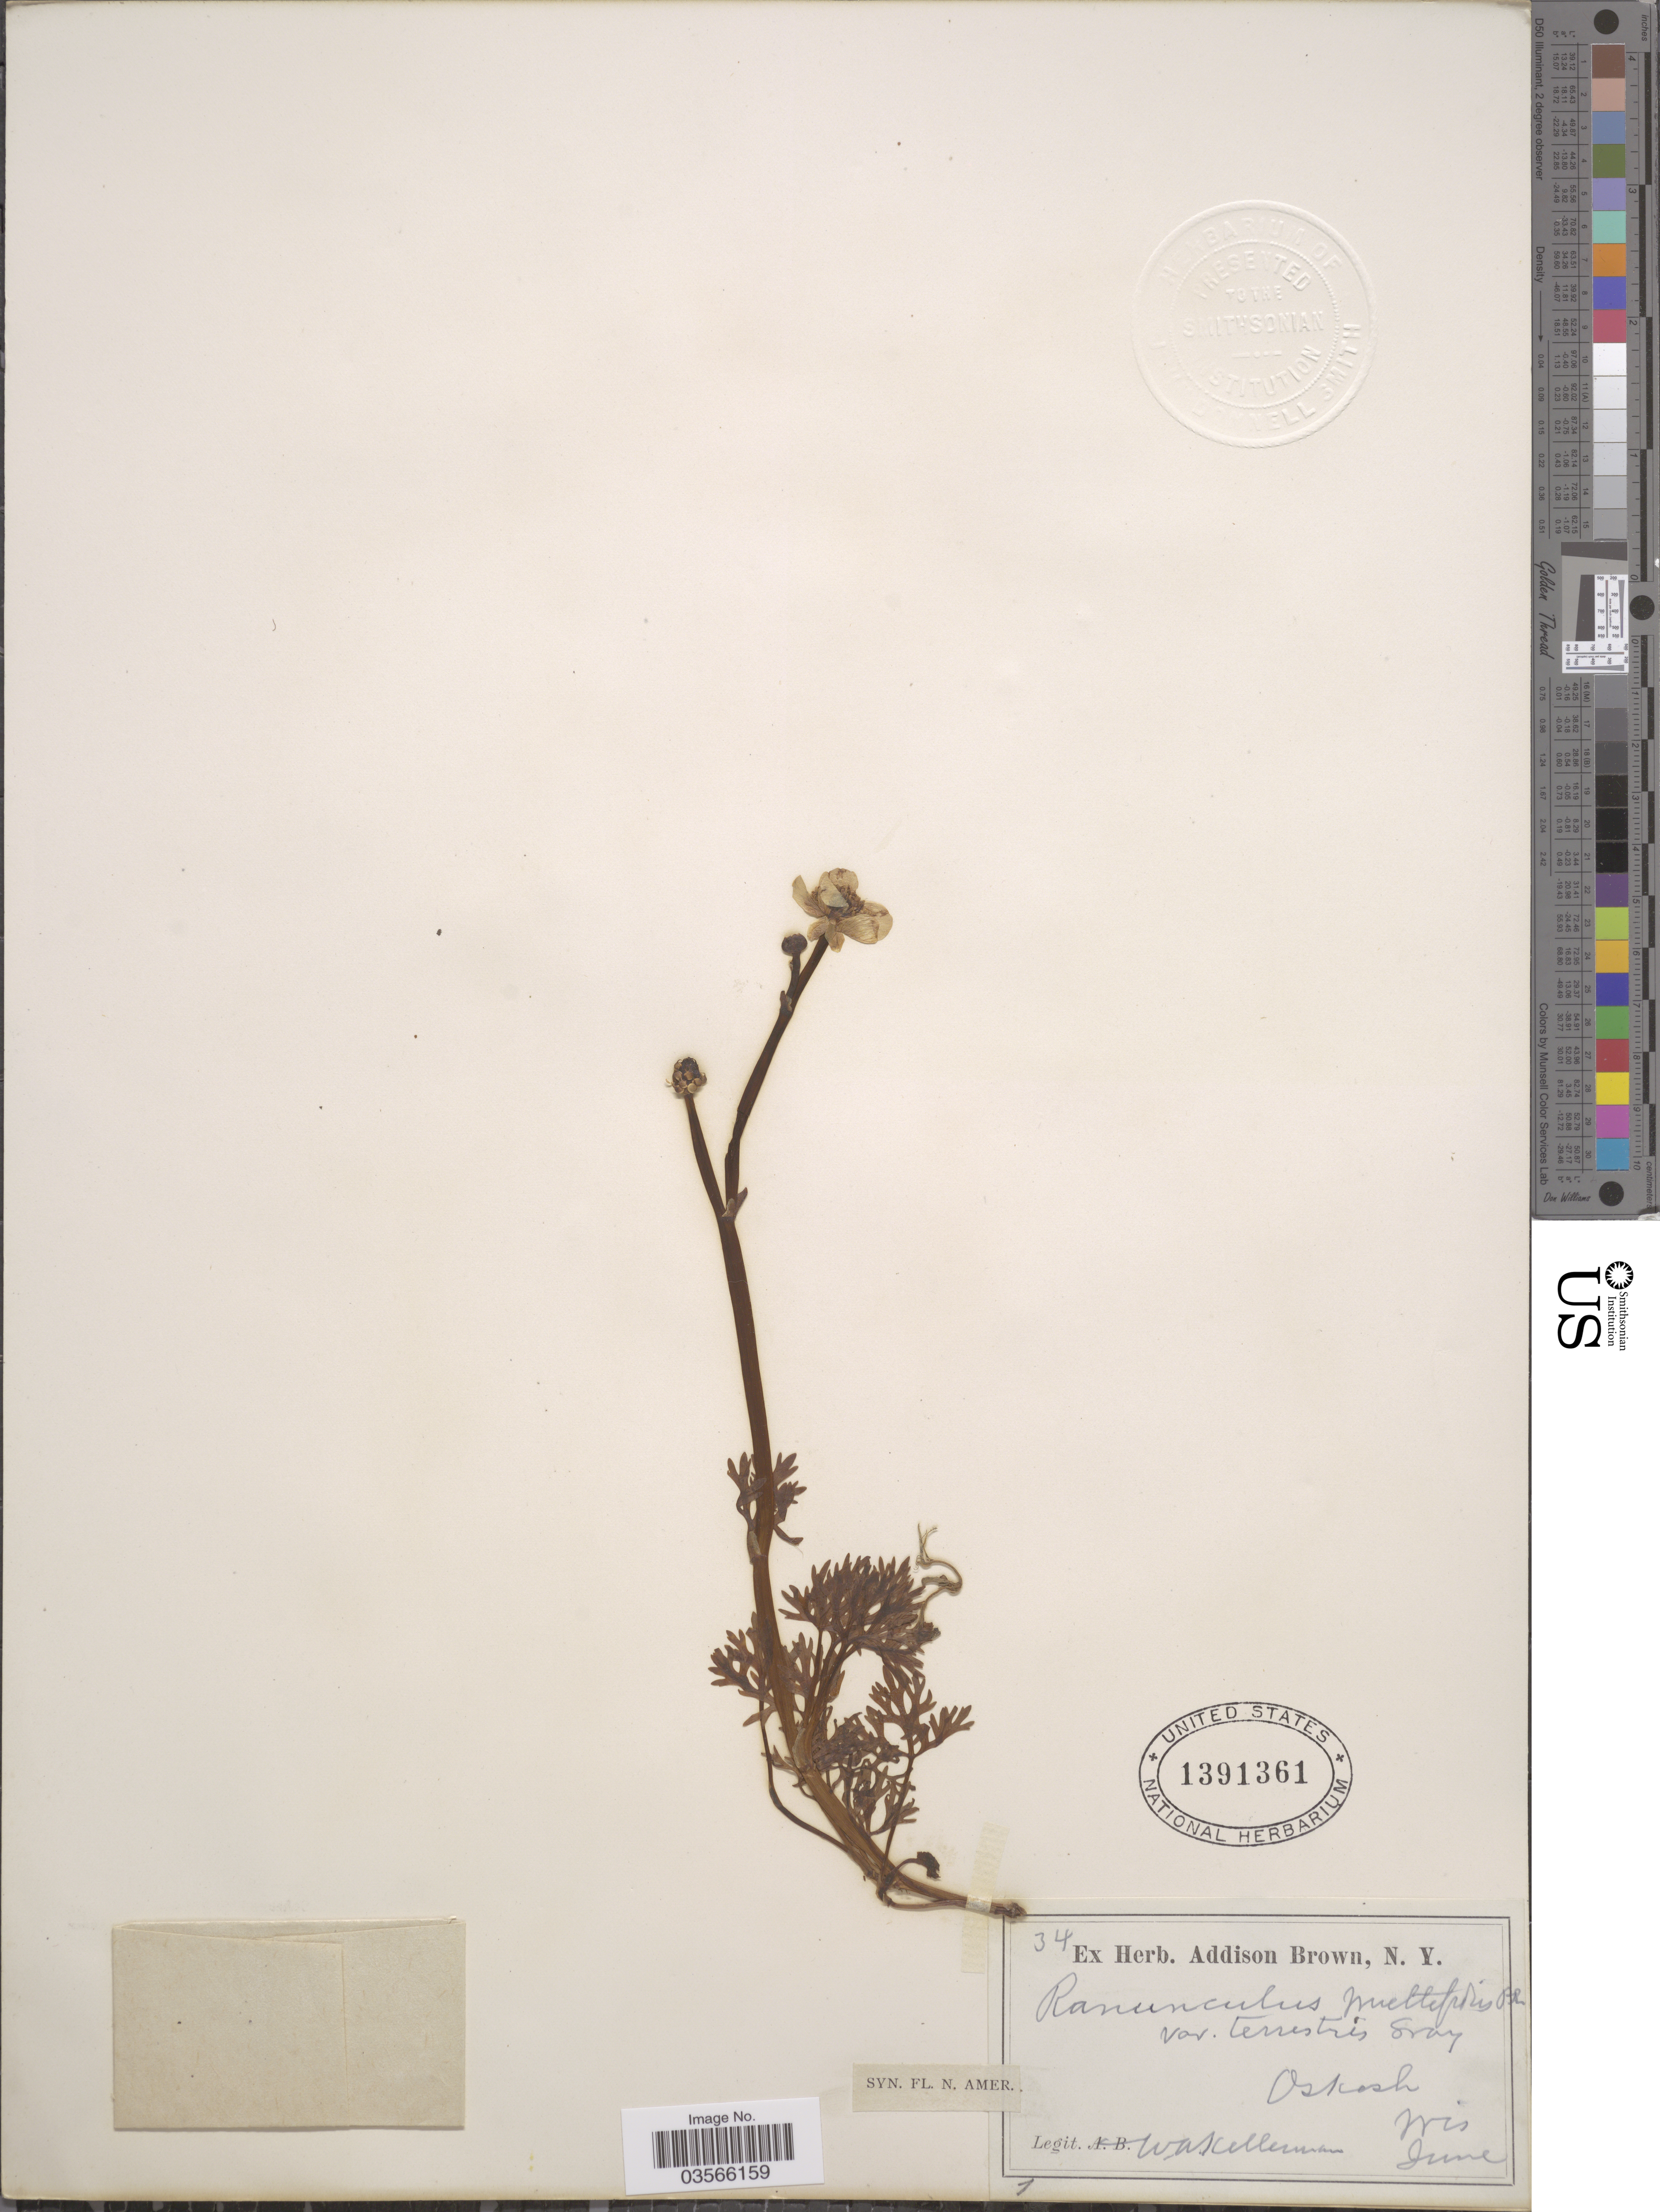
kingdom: Plantae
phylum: Tracheophyta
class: Magnoliopsida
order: Ranunculales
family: Ranunculaceae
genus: Ranunculus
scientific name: Ranunculus flabellaris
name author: Raf.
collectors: W. Kellerman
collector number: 34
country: United States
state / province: Wisconsin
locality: Oskosh.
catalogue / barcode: US 1391361